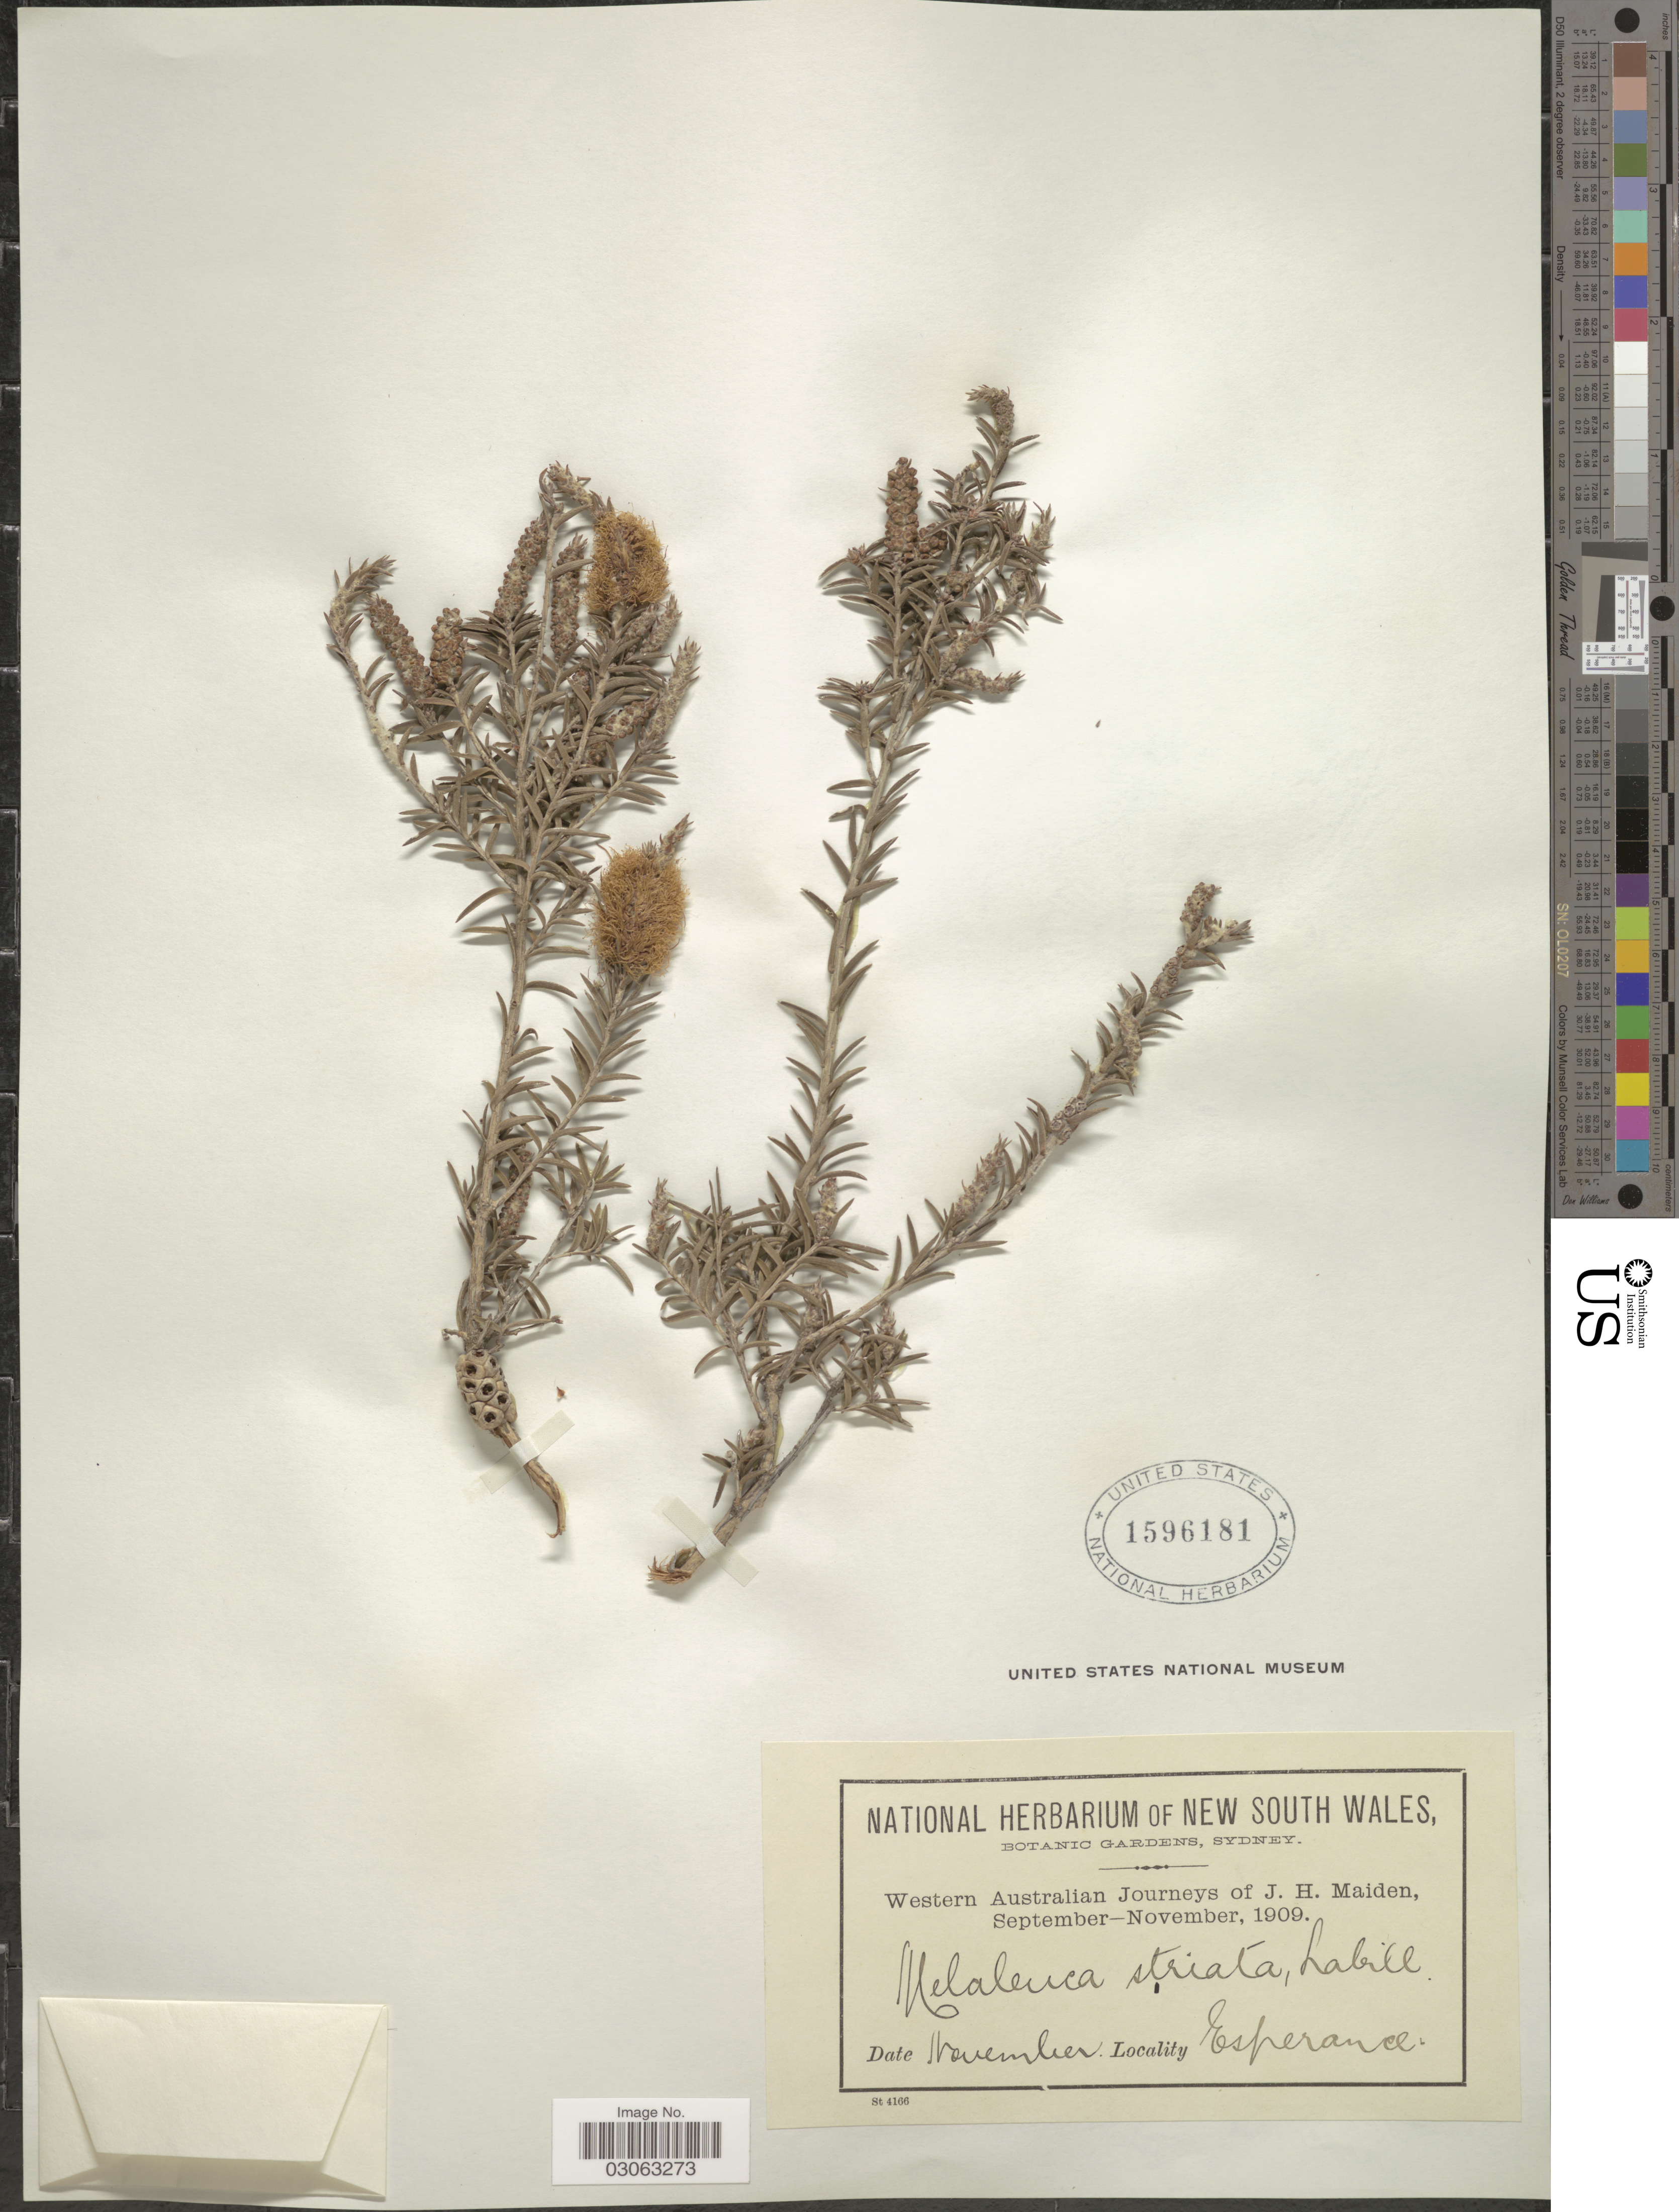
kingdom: Plantae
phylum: Tracheophyta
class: Magnoliopsida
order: Myrtales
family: Myrtaceae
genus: Melaleuca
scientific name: Melaleuca striata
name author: Labill.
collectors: J. Maiden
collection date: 1909-11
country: Australia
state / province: Western Australia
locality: Esperance.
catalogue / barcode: US 1596181